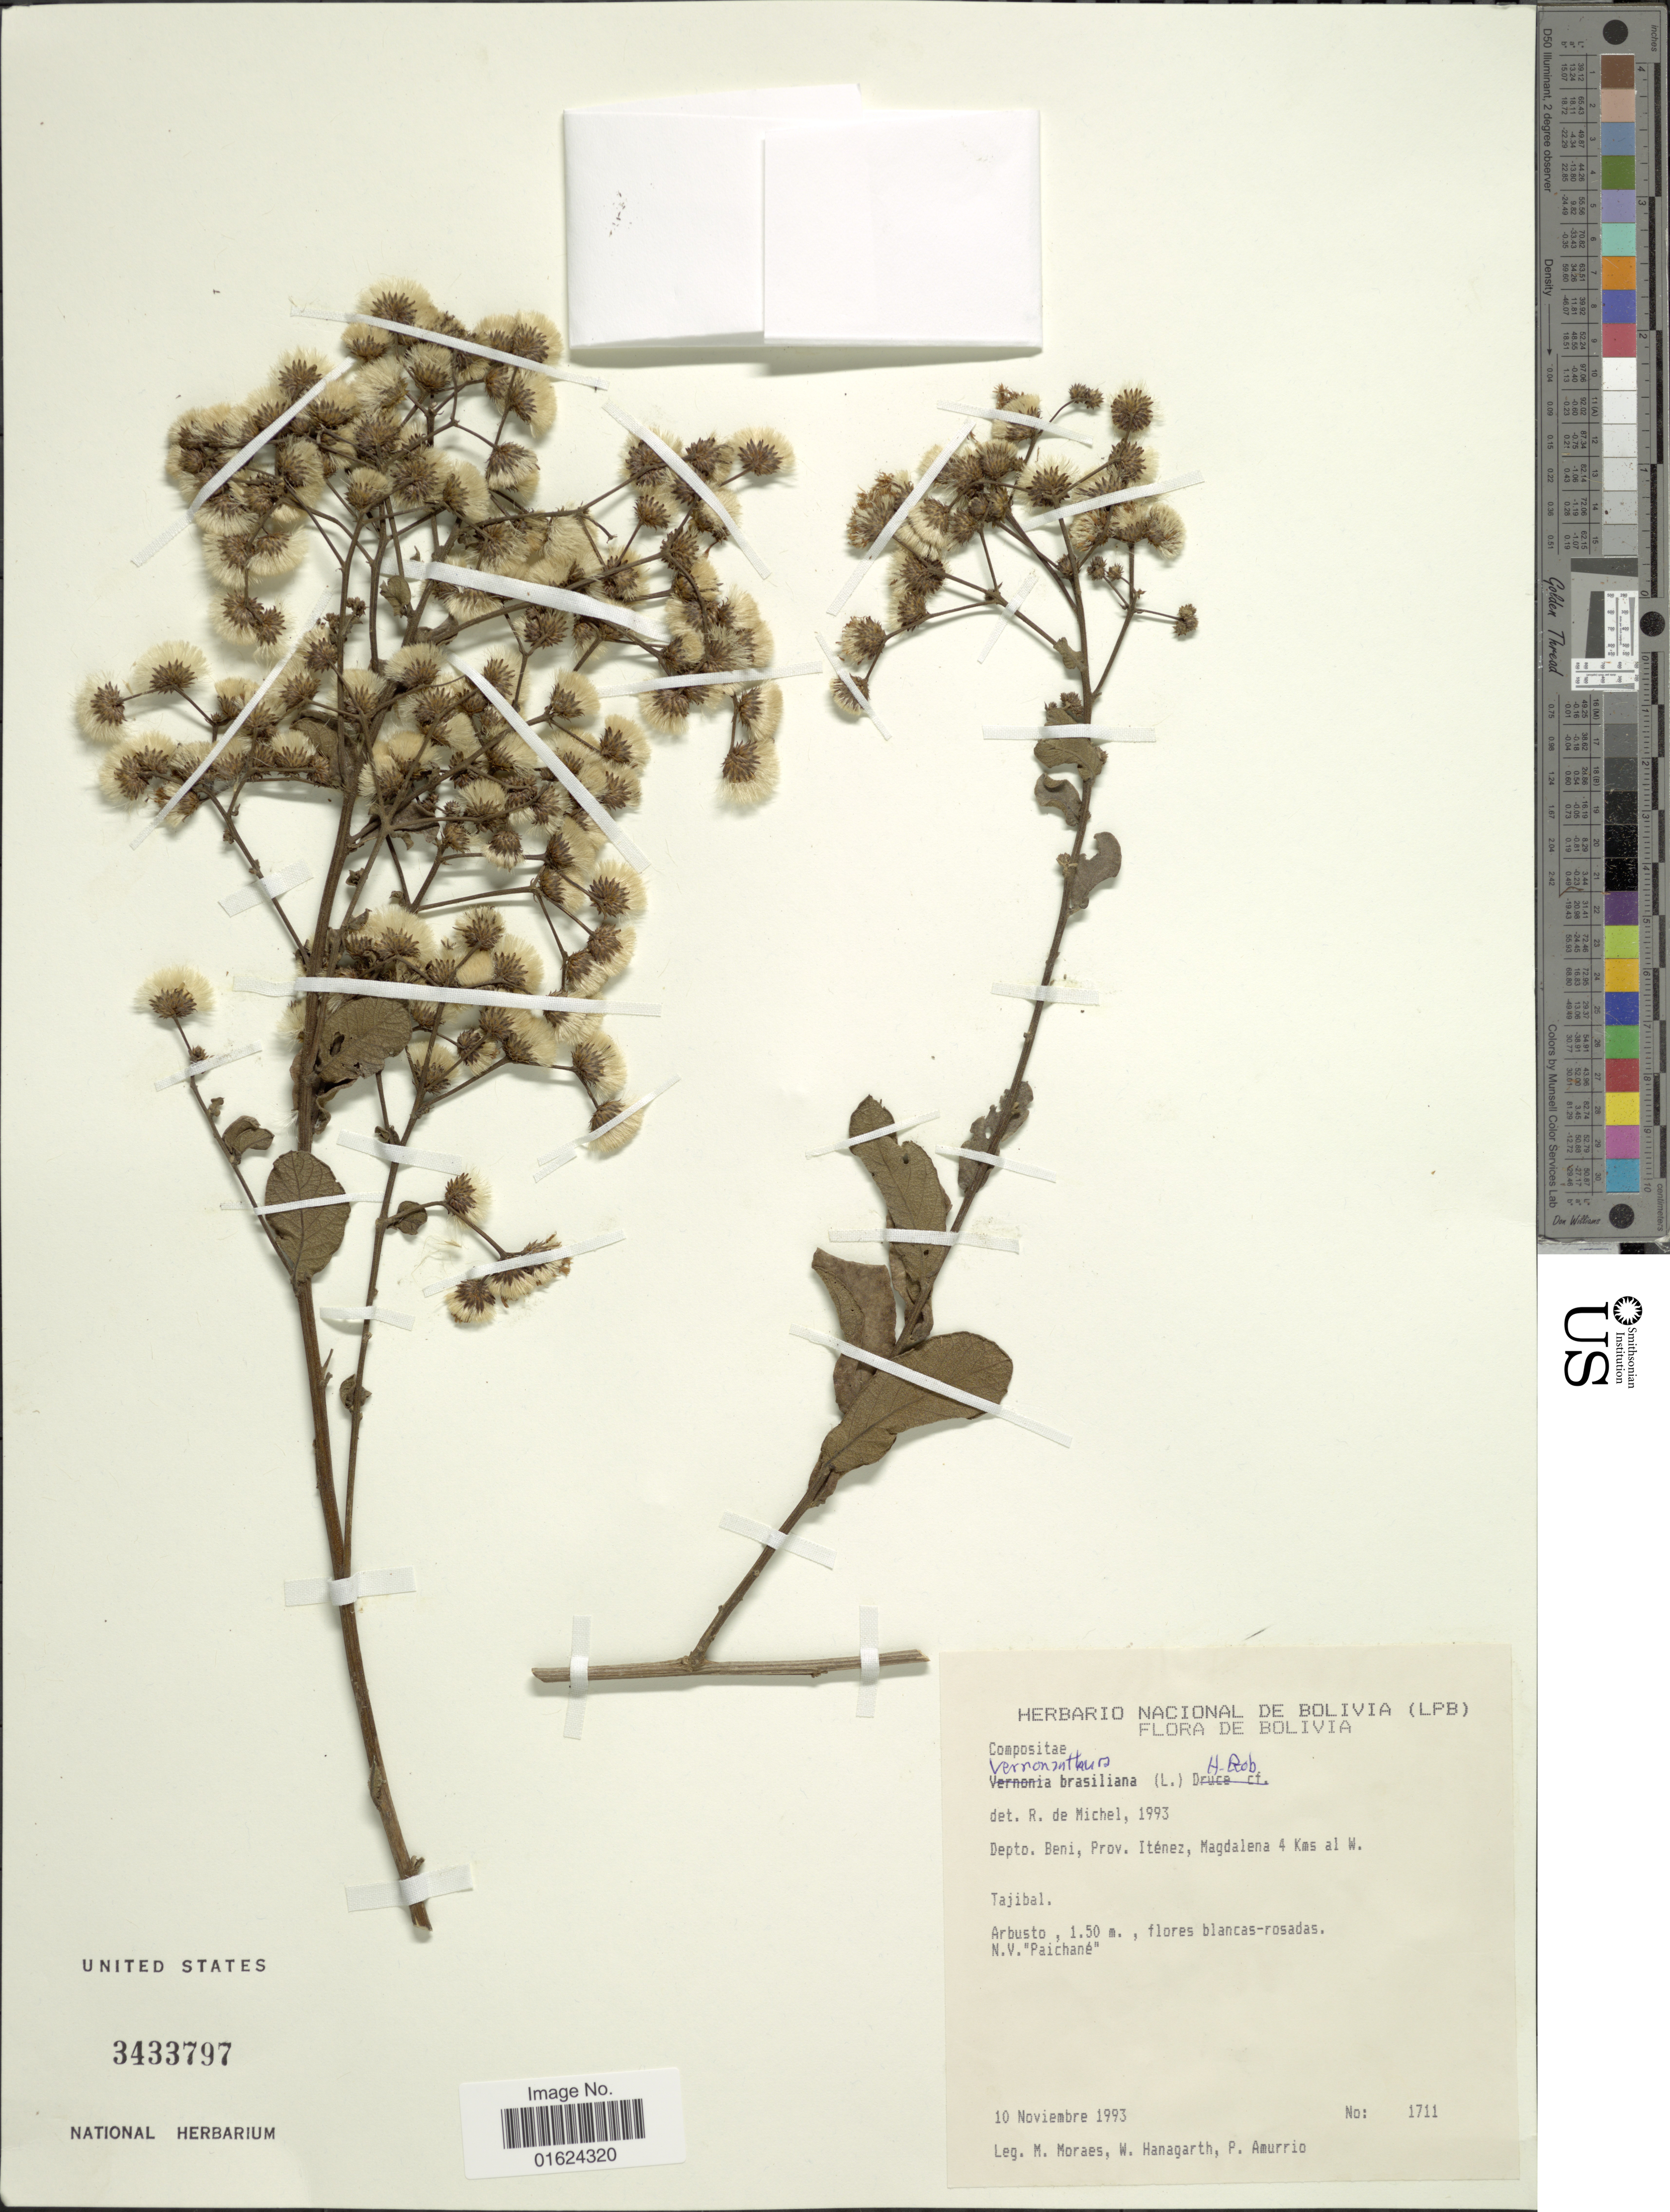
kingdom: Plantae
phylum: Tracheophyta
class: Magnoliopsida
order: Asterales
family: Asteraceae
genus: Vernonia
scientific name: Vernonia brasiliana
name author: (L.) Druce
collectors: M. Moraes, W. Hanagarth & P. Amurrio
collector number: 1711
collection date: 1993-11-10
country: Bolivia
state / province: Beni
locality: Depto. Beni, Prov. Itenez, Magdalena 4 Kms al W, Tajibal.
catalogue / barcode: US 3433797